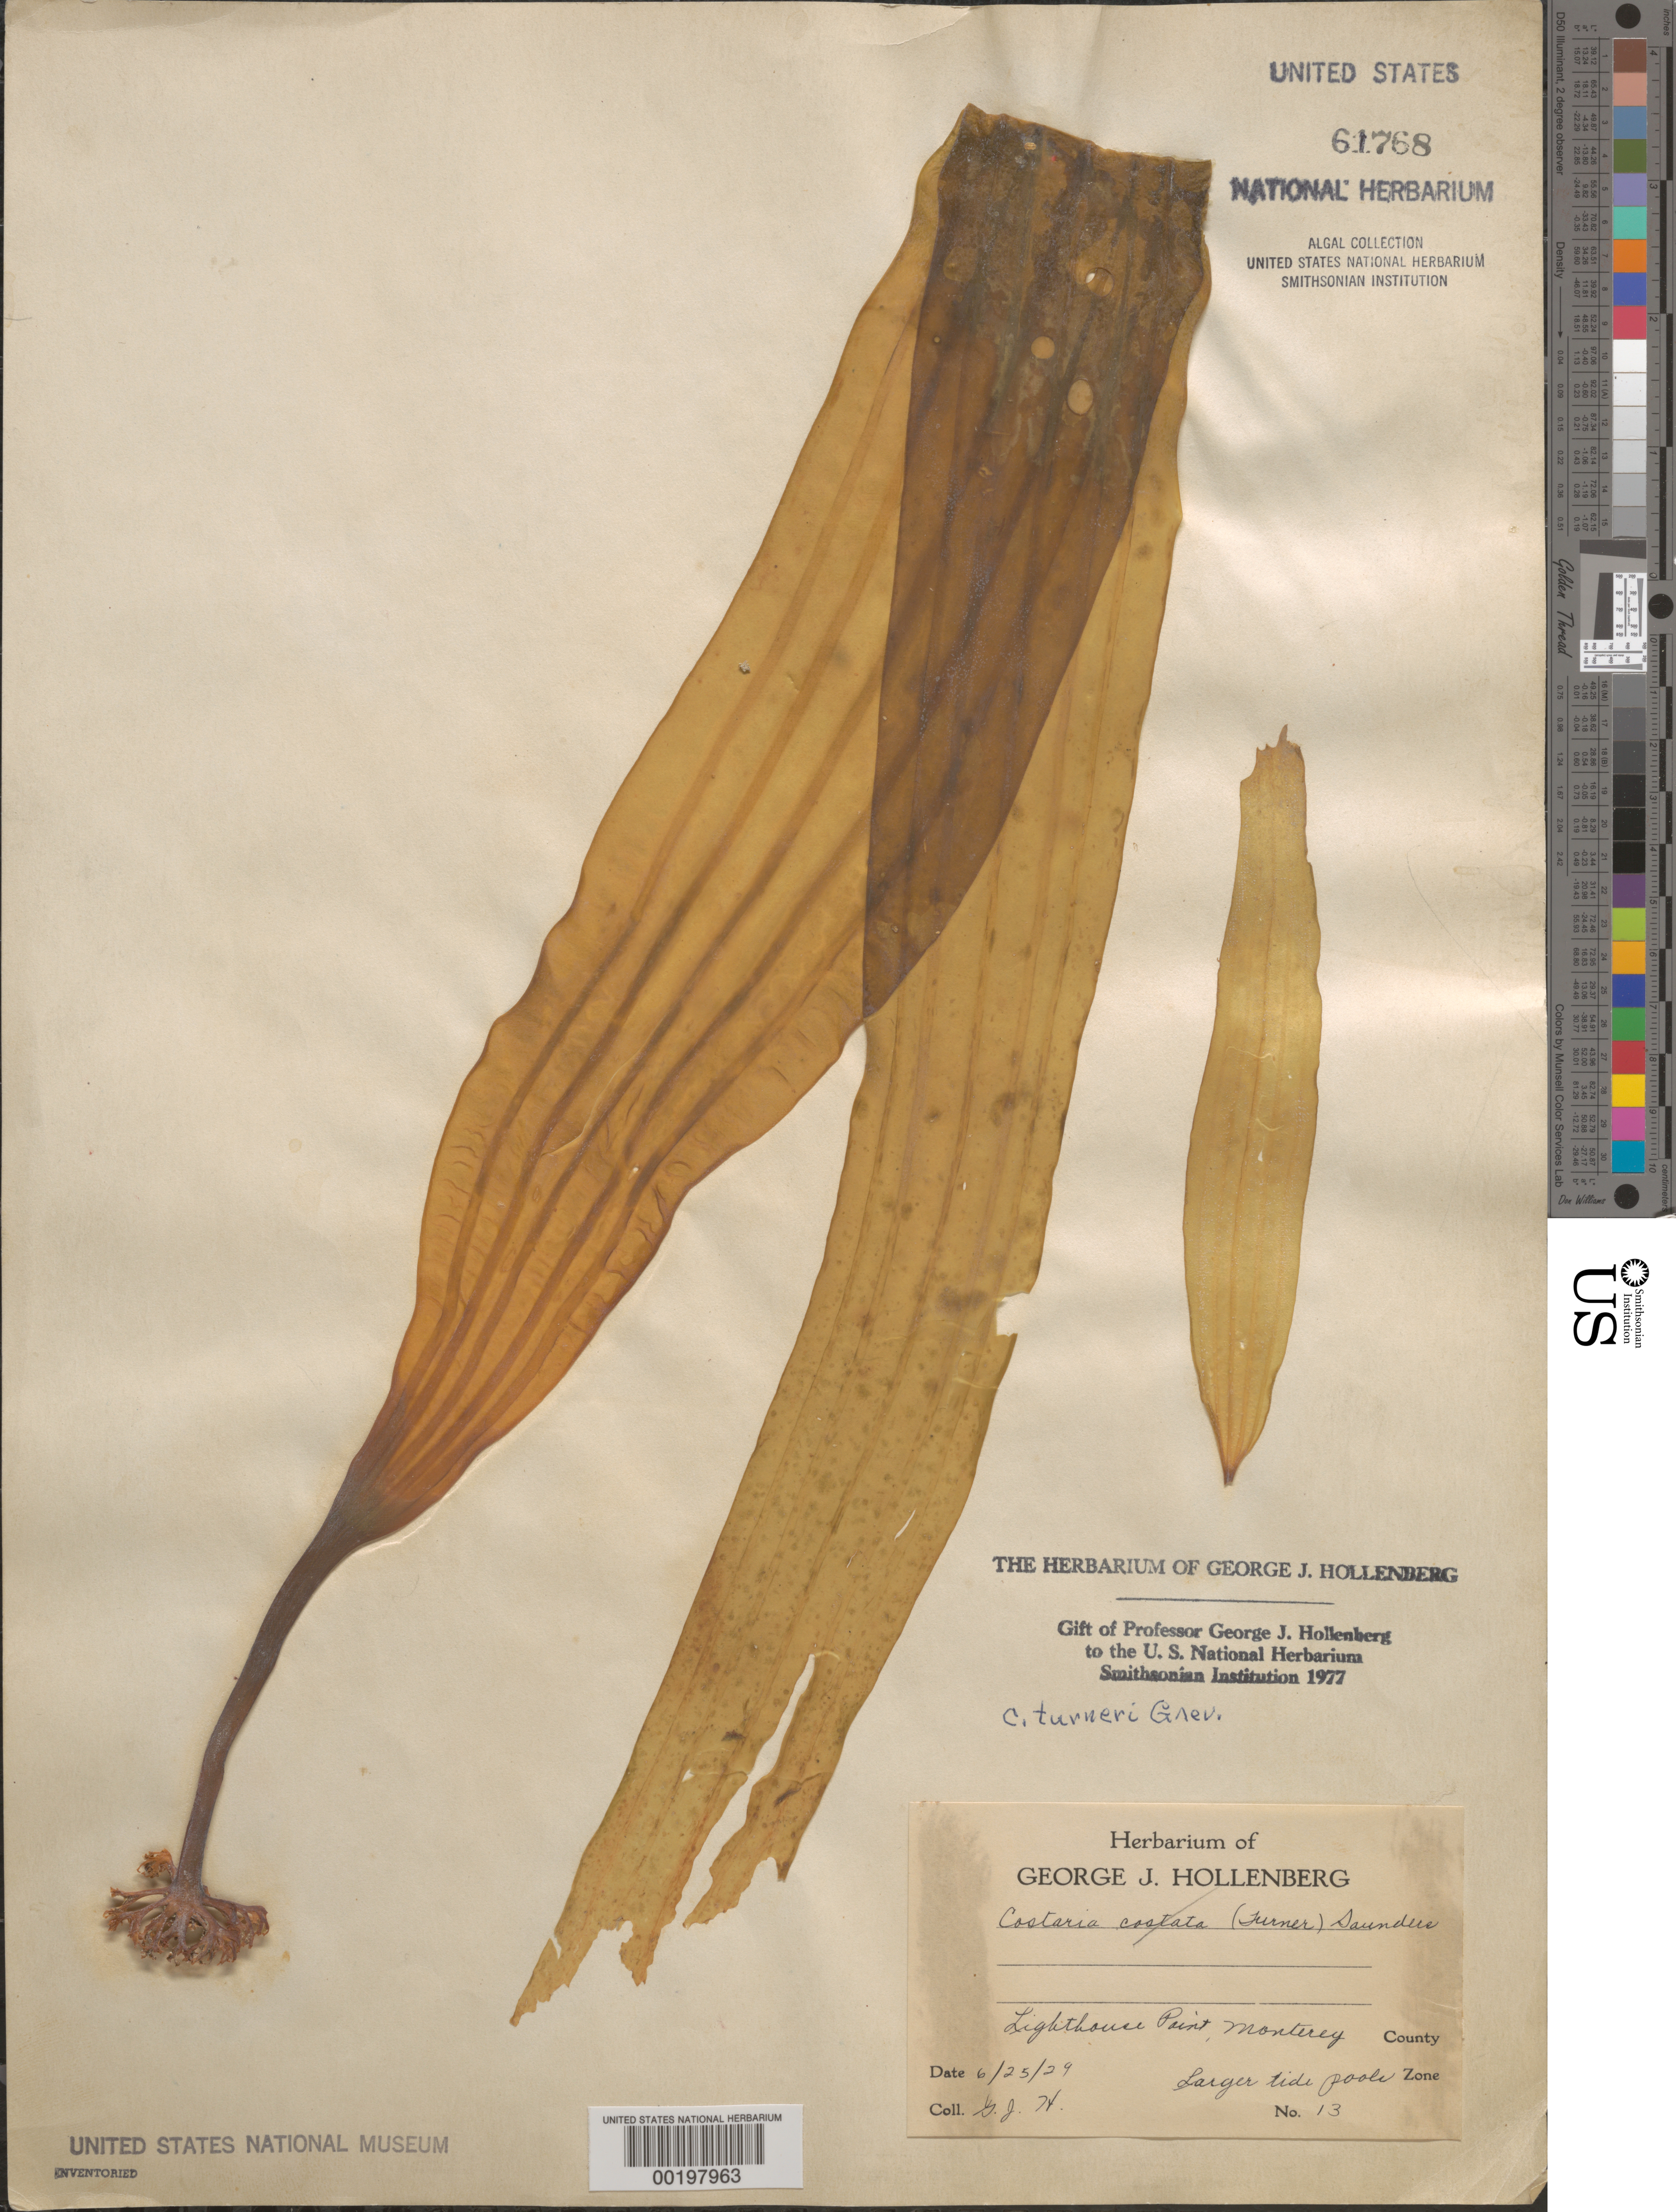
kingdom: Chromista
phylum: Ochrophyta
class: Phaeophyceae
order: Laminariales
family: Costariaceae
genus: Costaria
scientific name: Costaria costata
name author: (C. Agardh) D.A. Saunders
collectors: G. Hollenberg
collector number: GJH 13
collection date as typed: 25 Jun 1929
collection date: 1929-06-25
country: United States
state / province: California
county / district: Monterey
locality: Lighthouse Point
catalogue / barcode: US 61768